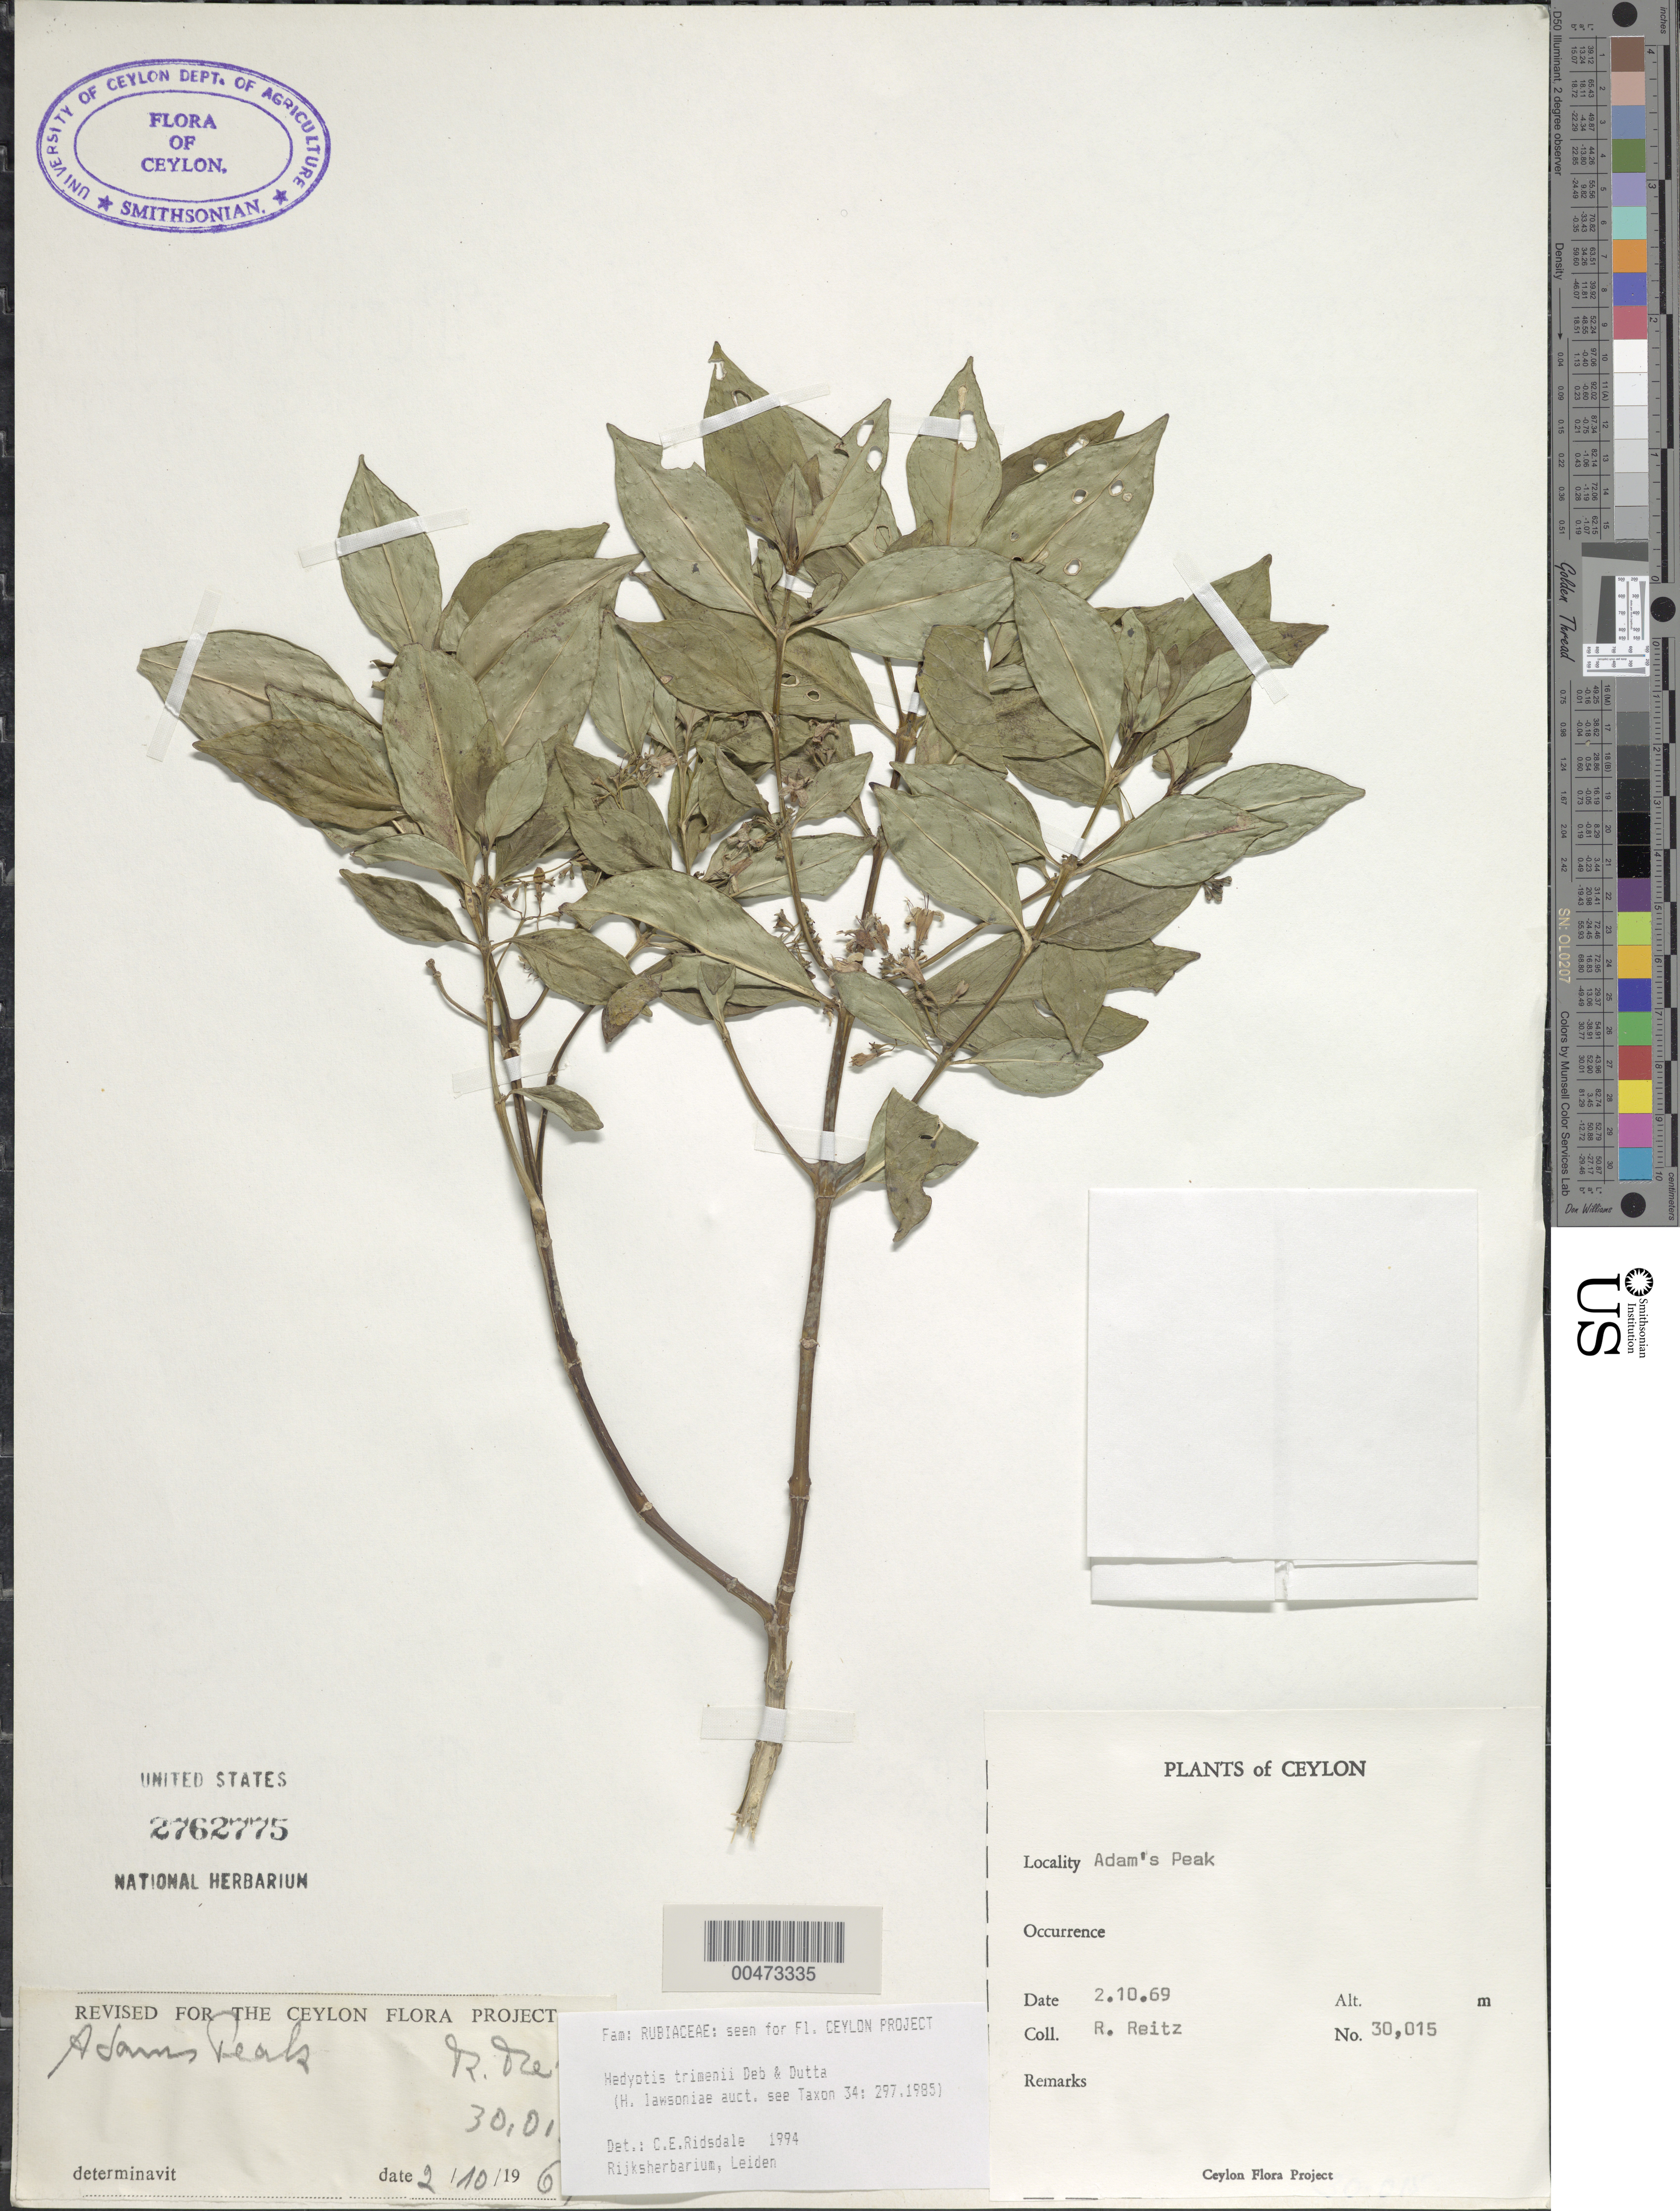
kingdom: Plantae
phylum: Tracheophyta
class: Magnoliopsida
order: Gentianales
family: Rubiaceae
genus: Hedyotis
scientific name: Hedyotis trimenii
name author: Deb & R. Dutta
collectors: R. Reitz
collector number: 30015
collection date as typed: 02 Oct 1969 or 10 Feb 1969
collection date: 1969-02-10 or 1969-10-02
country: Sri Lanka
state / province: Central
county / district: Kandy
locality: Adam's Peak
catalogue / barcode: US 2762775